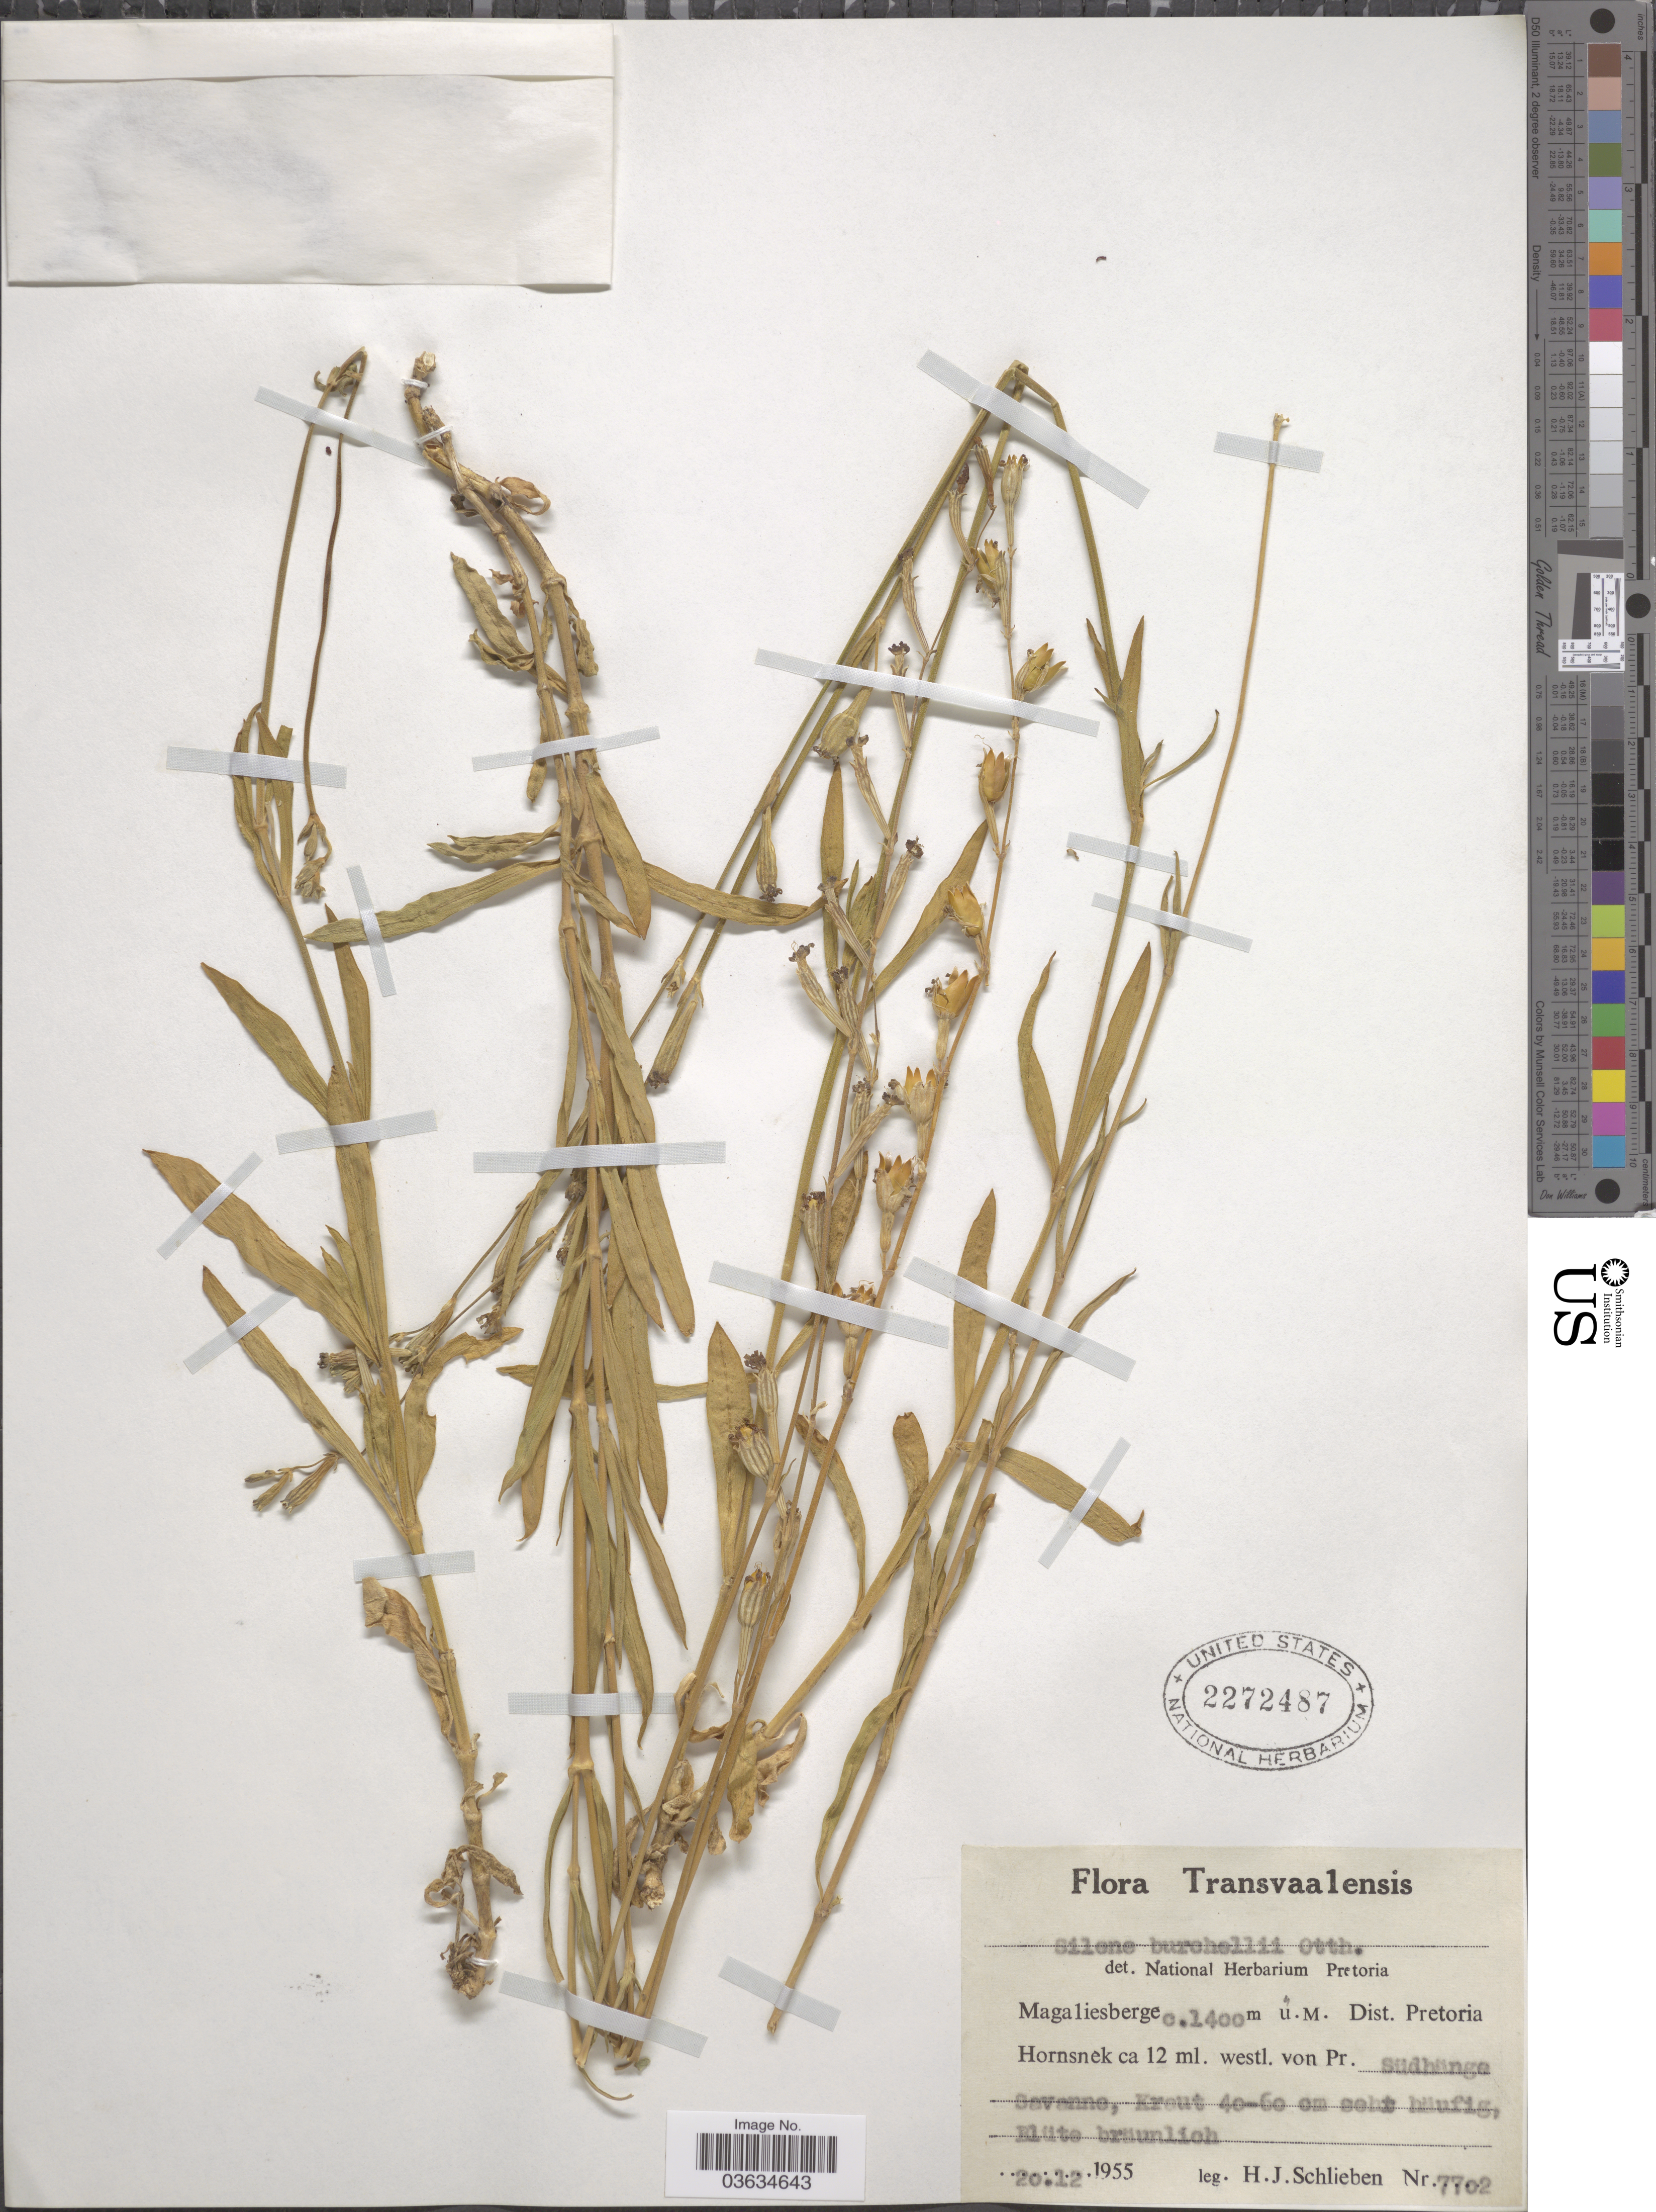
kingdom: Plantae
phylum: Tracheophyta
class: Magnoliopsida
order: Caryophyllales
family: Caryophyllaceae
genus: Silene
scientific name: Silene burchellii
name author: Otth ex DC.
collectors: H. J. Schlieben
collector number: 7702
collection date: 1955-12-20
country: South Africa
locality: Transvaalensis. Magaliesberge. Dist. Pretoria Hornsnek ca. 12 ml. westl. von Pr. Südhänge savanne.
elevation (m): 1400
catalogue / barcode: US 2272487